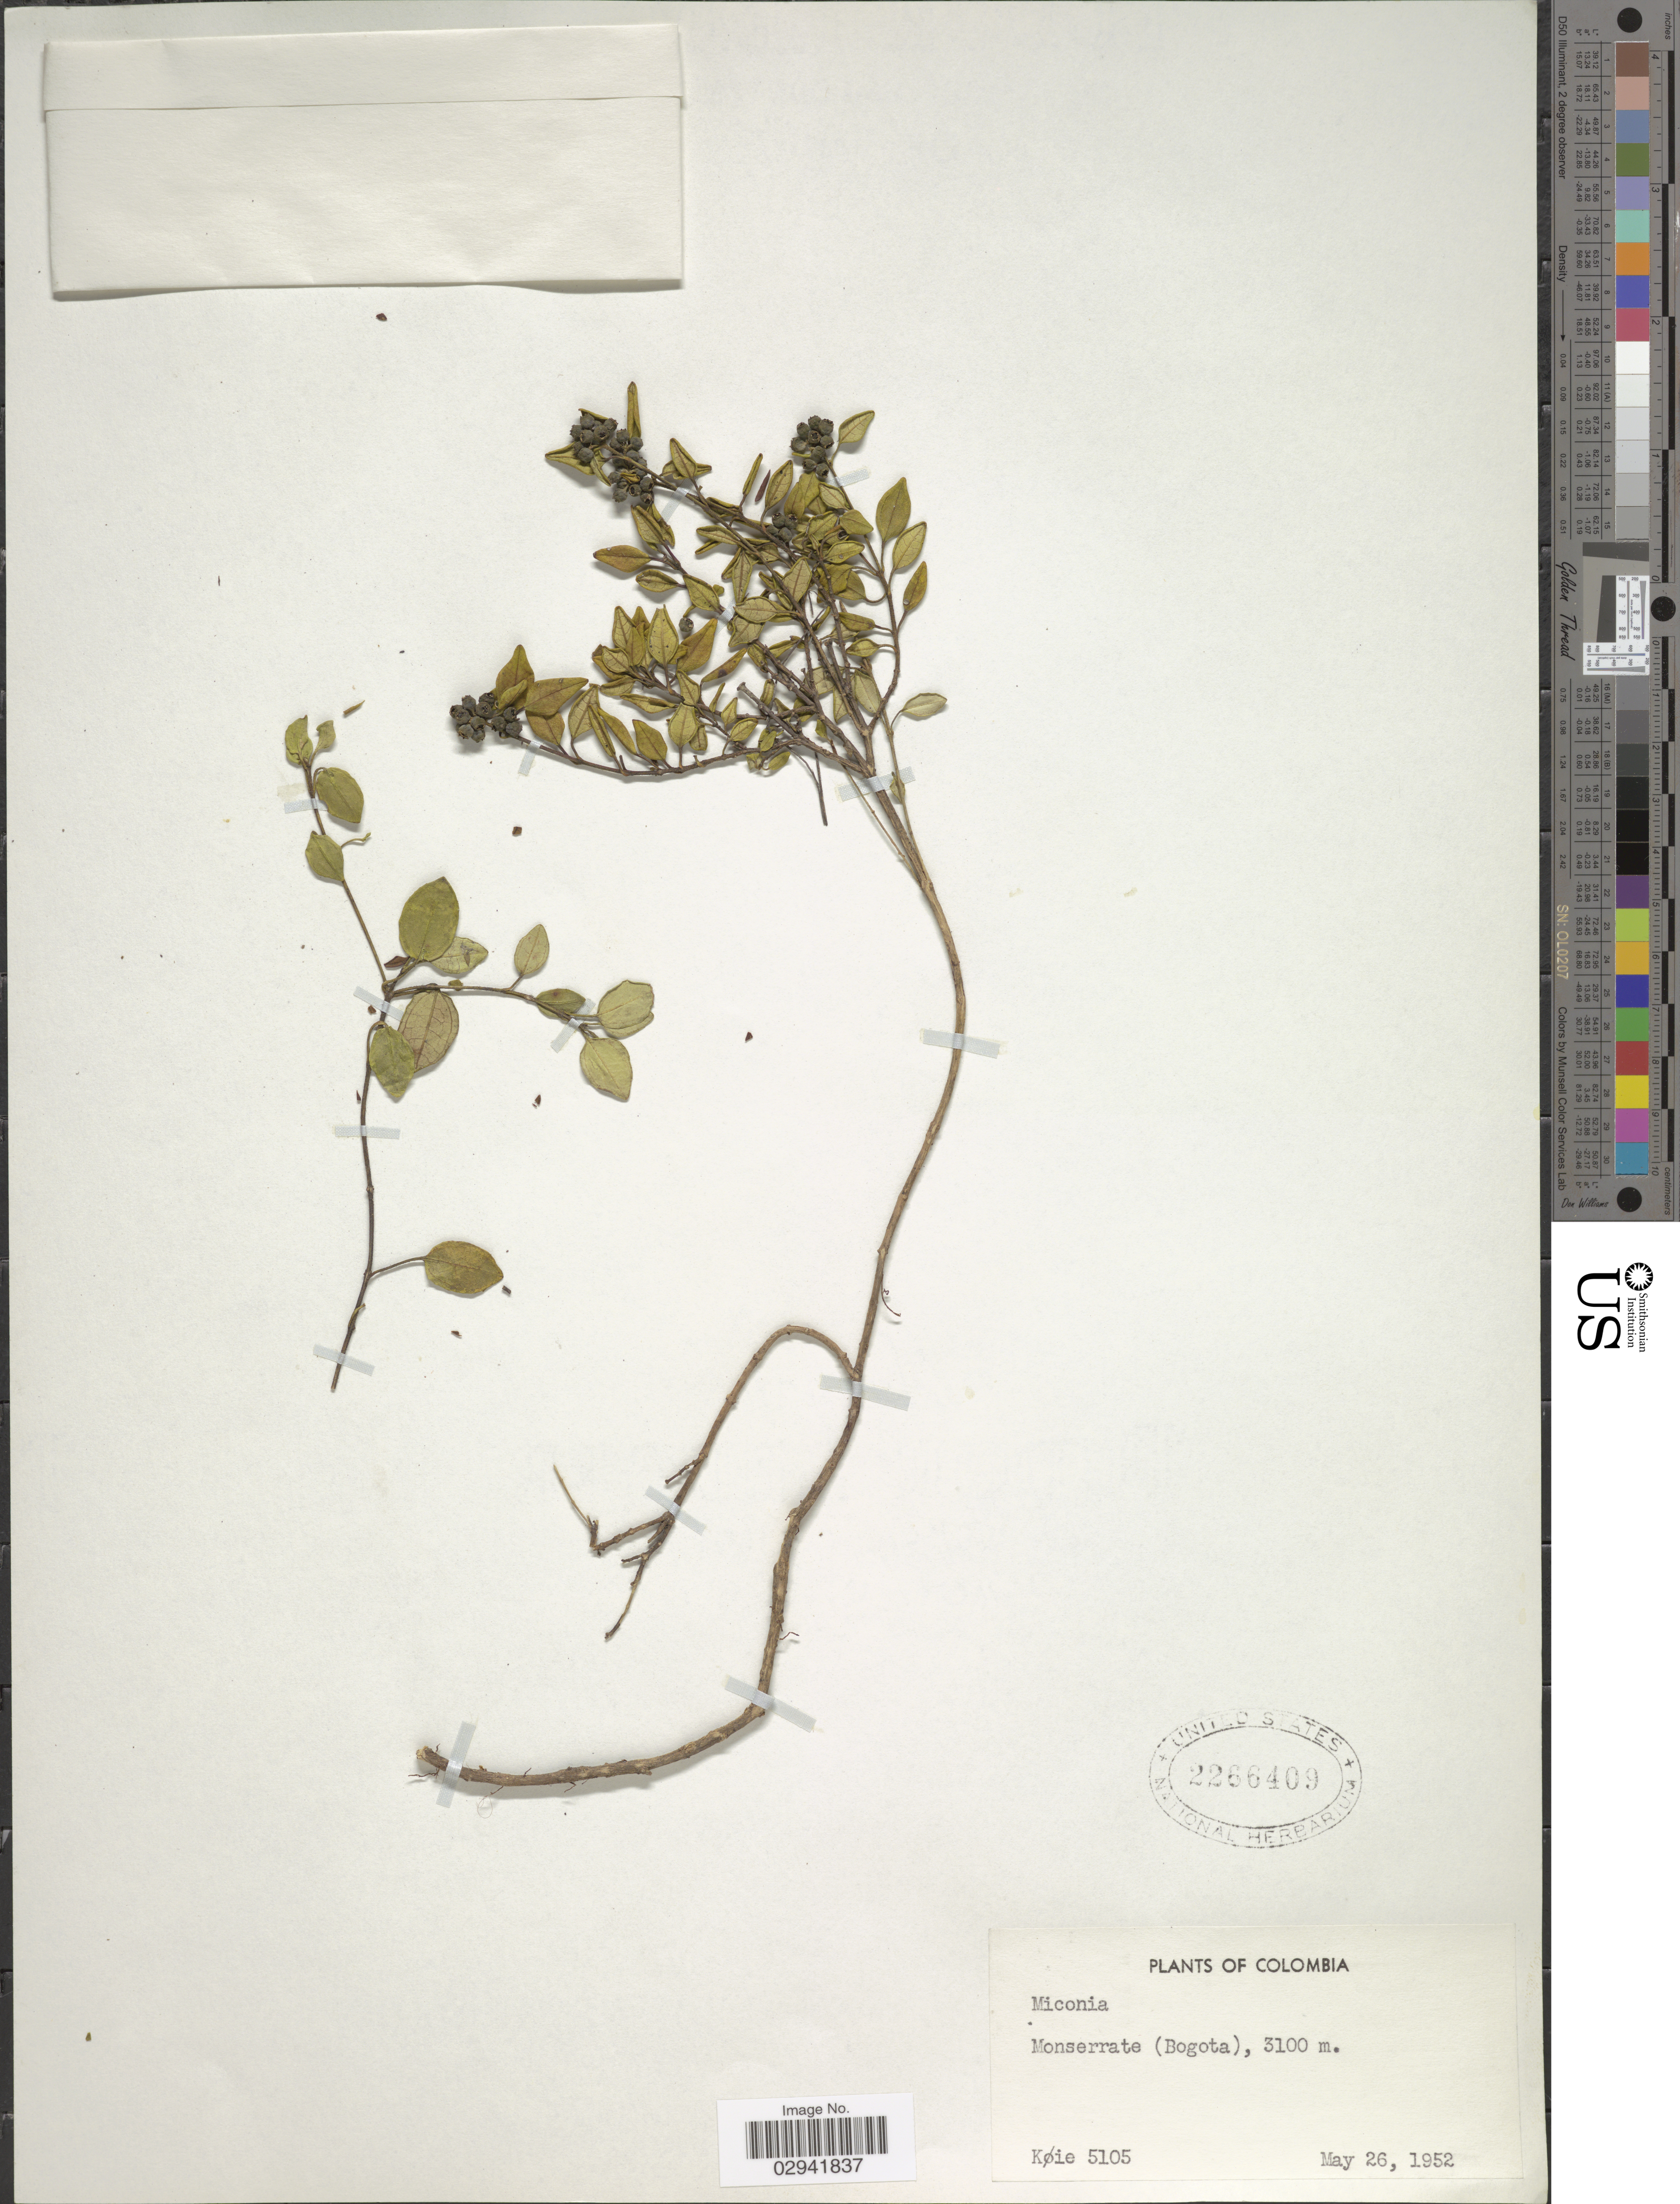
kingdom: Plantae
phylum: Tracheophyta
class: Magnoliopsida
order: Myrtales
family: Melastomataceae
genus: Miconia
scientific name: Miconia parvifolia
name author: Cogn.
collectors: Køie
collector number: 5105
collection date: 1952-05-26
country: Colombia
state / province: Bogota D.C.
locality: Monserrate.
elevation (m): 3100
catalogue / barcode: US 2266409